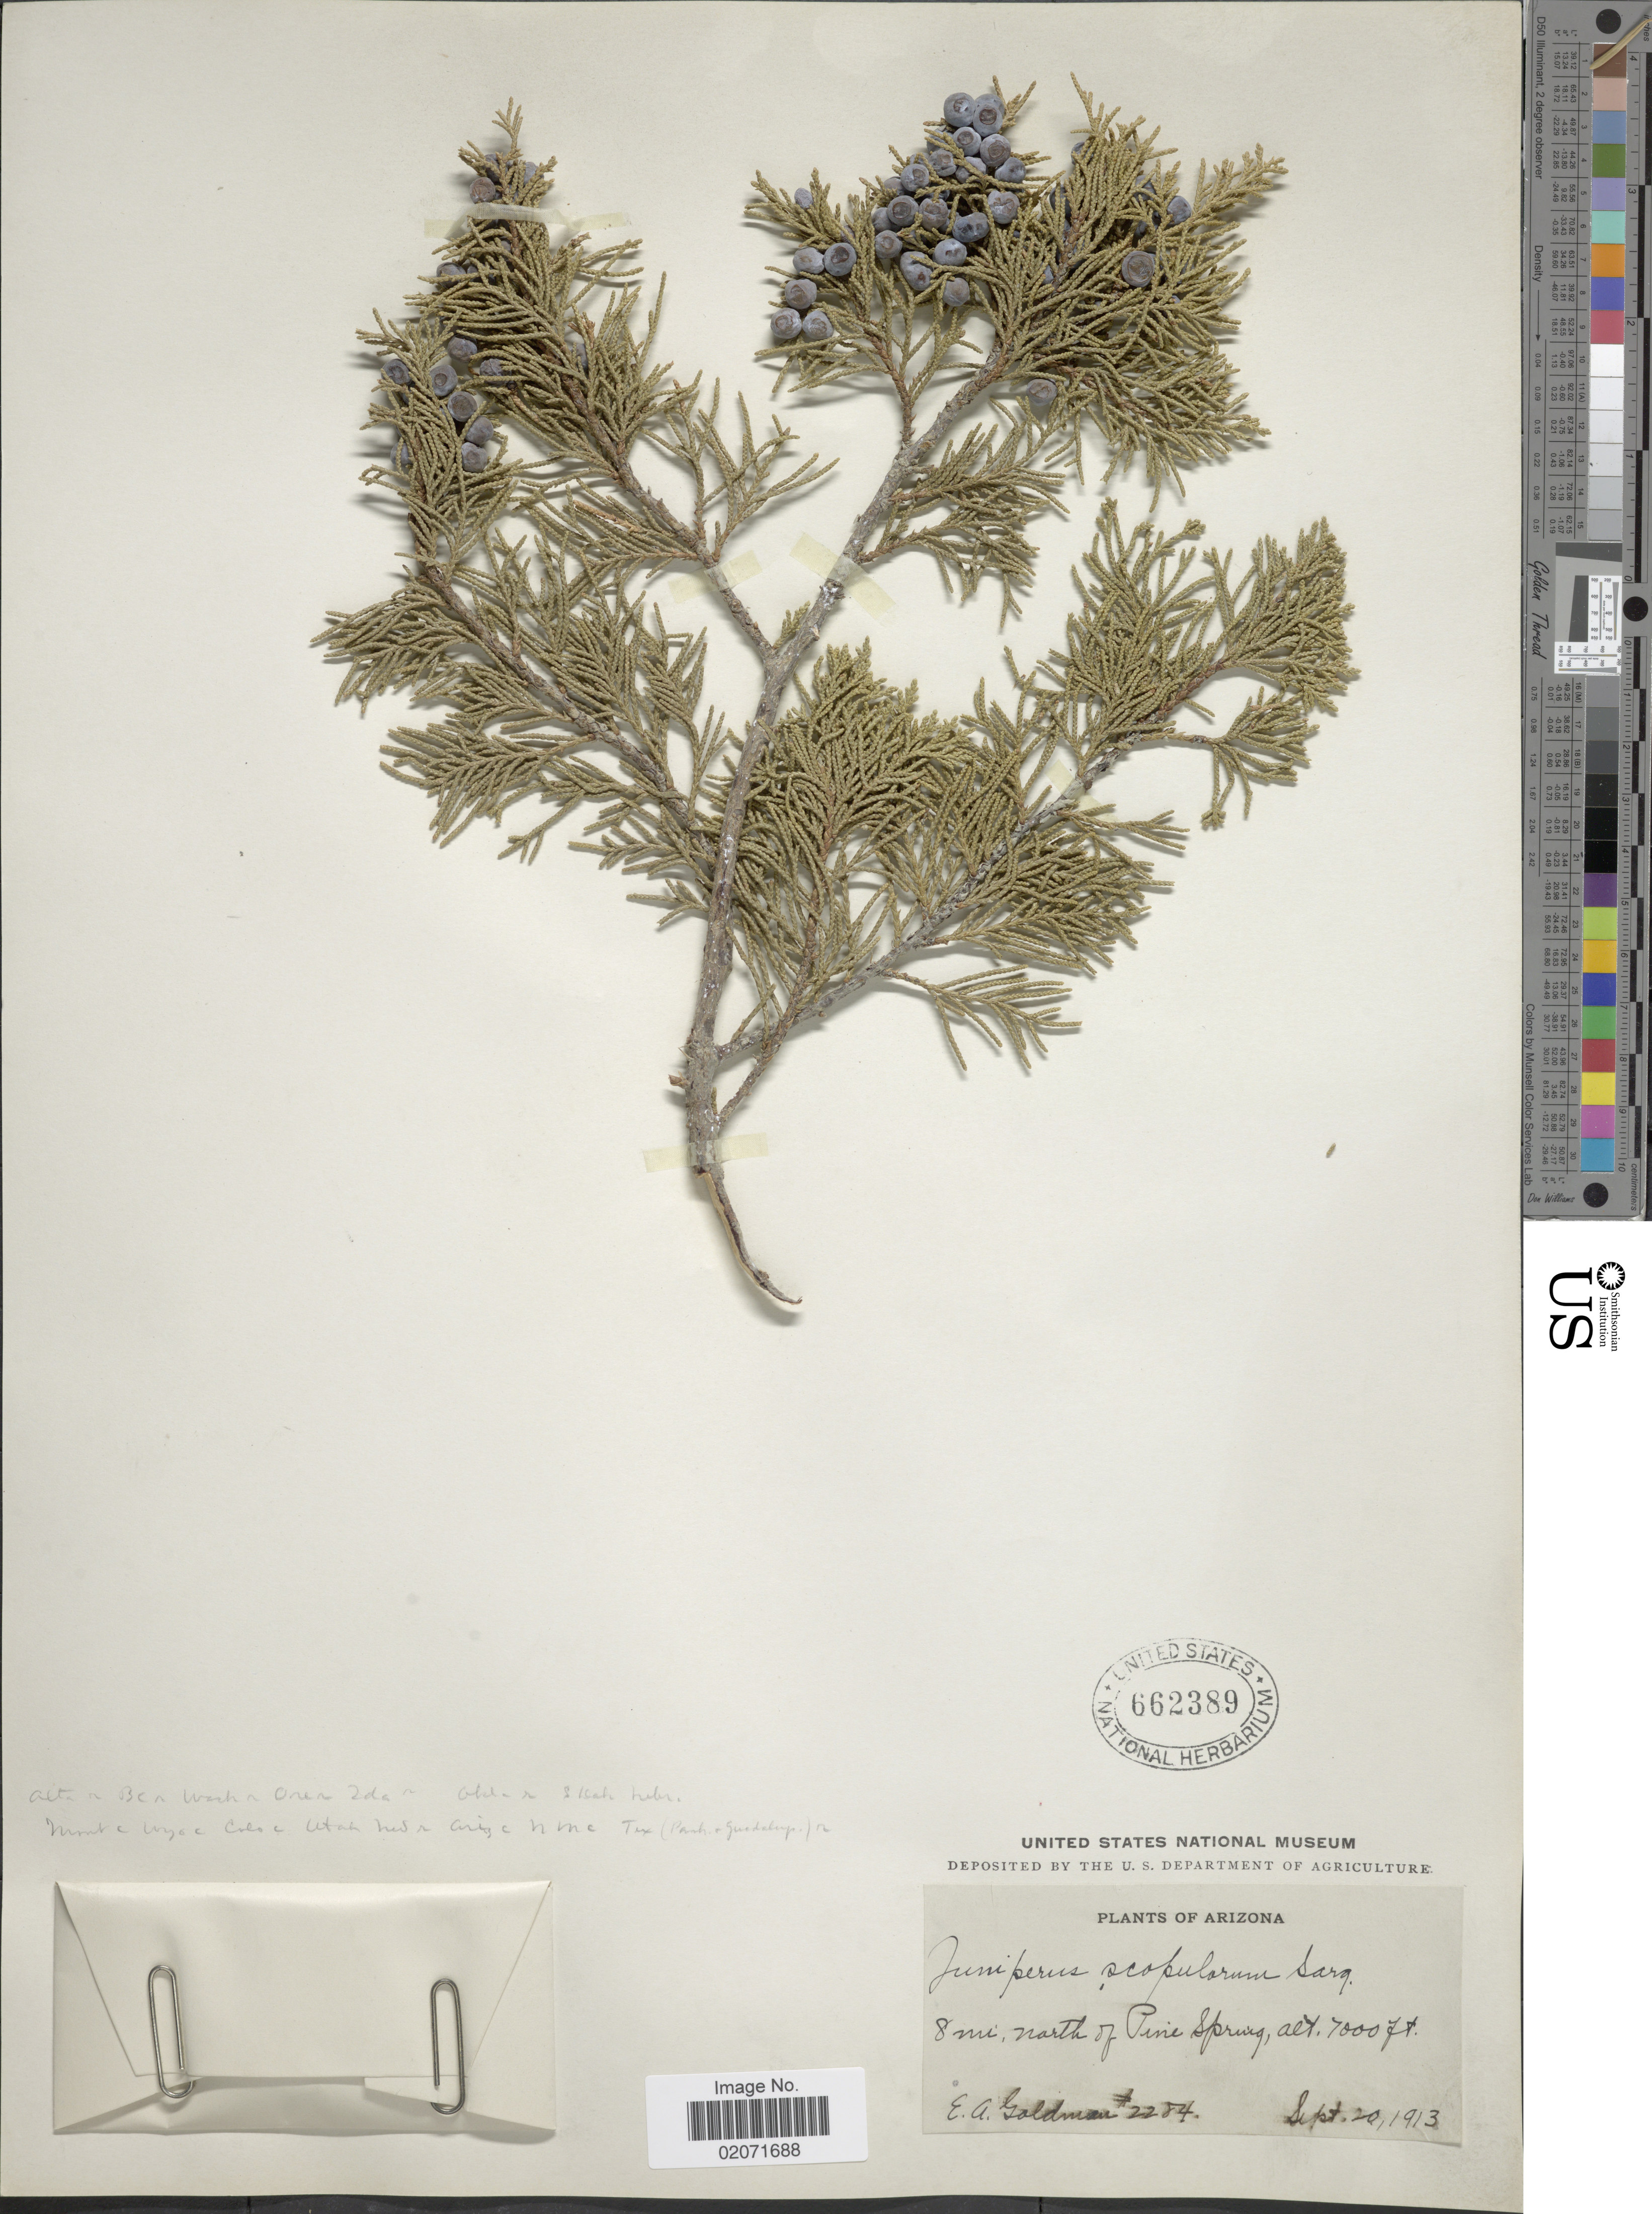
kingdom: Plantae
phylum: Tracheophyta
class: Pinopsida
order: Pinales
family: Cupressaceae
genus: Juniperus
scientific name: Juniperus scopulorum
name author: Sarg.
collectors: E. A. Goldman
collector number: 2284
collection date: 1913-09-20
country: United States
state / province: Arizona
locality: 8 mi north of Pine Spring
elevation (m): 2134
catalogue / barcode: US 662389